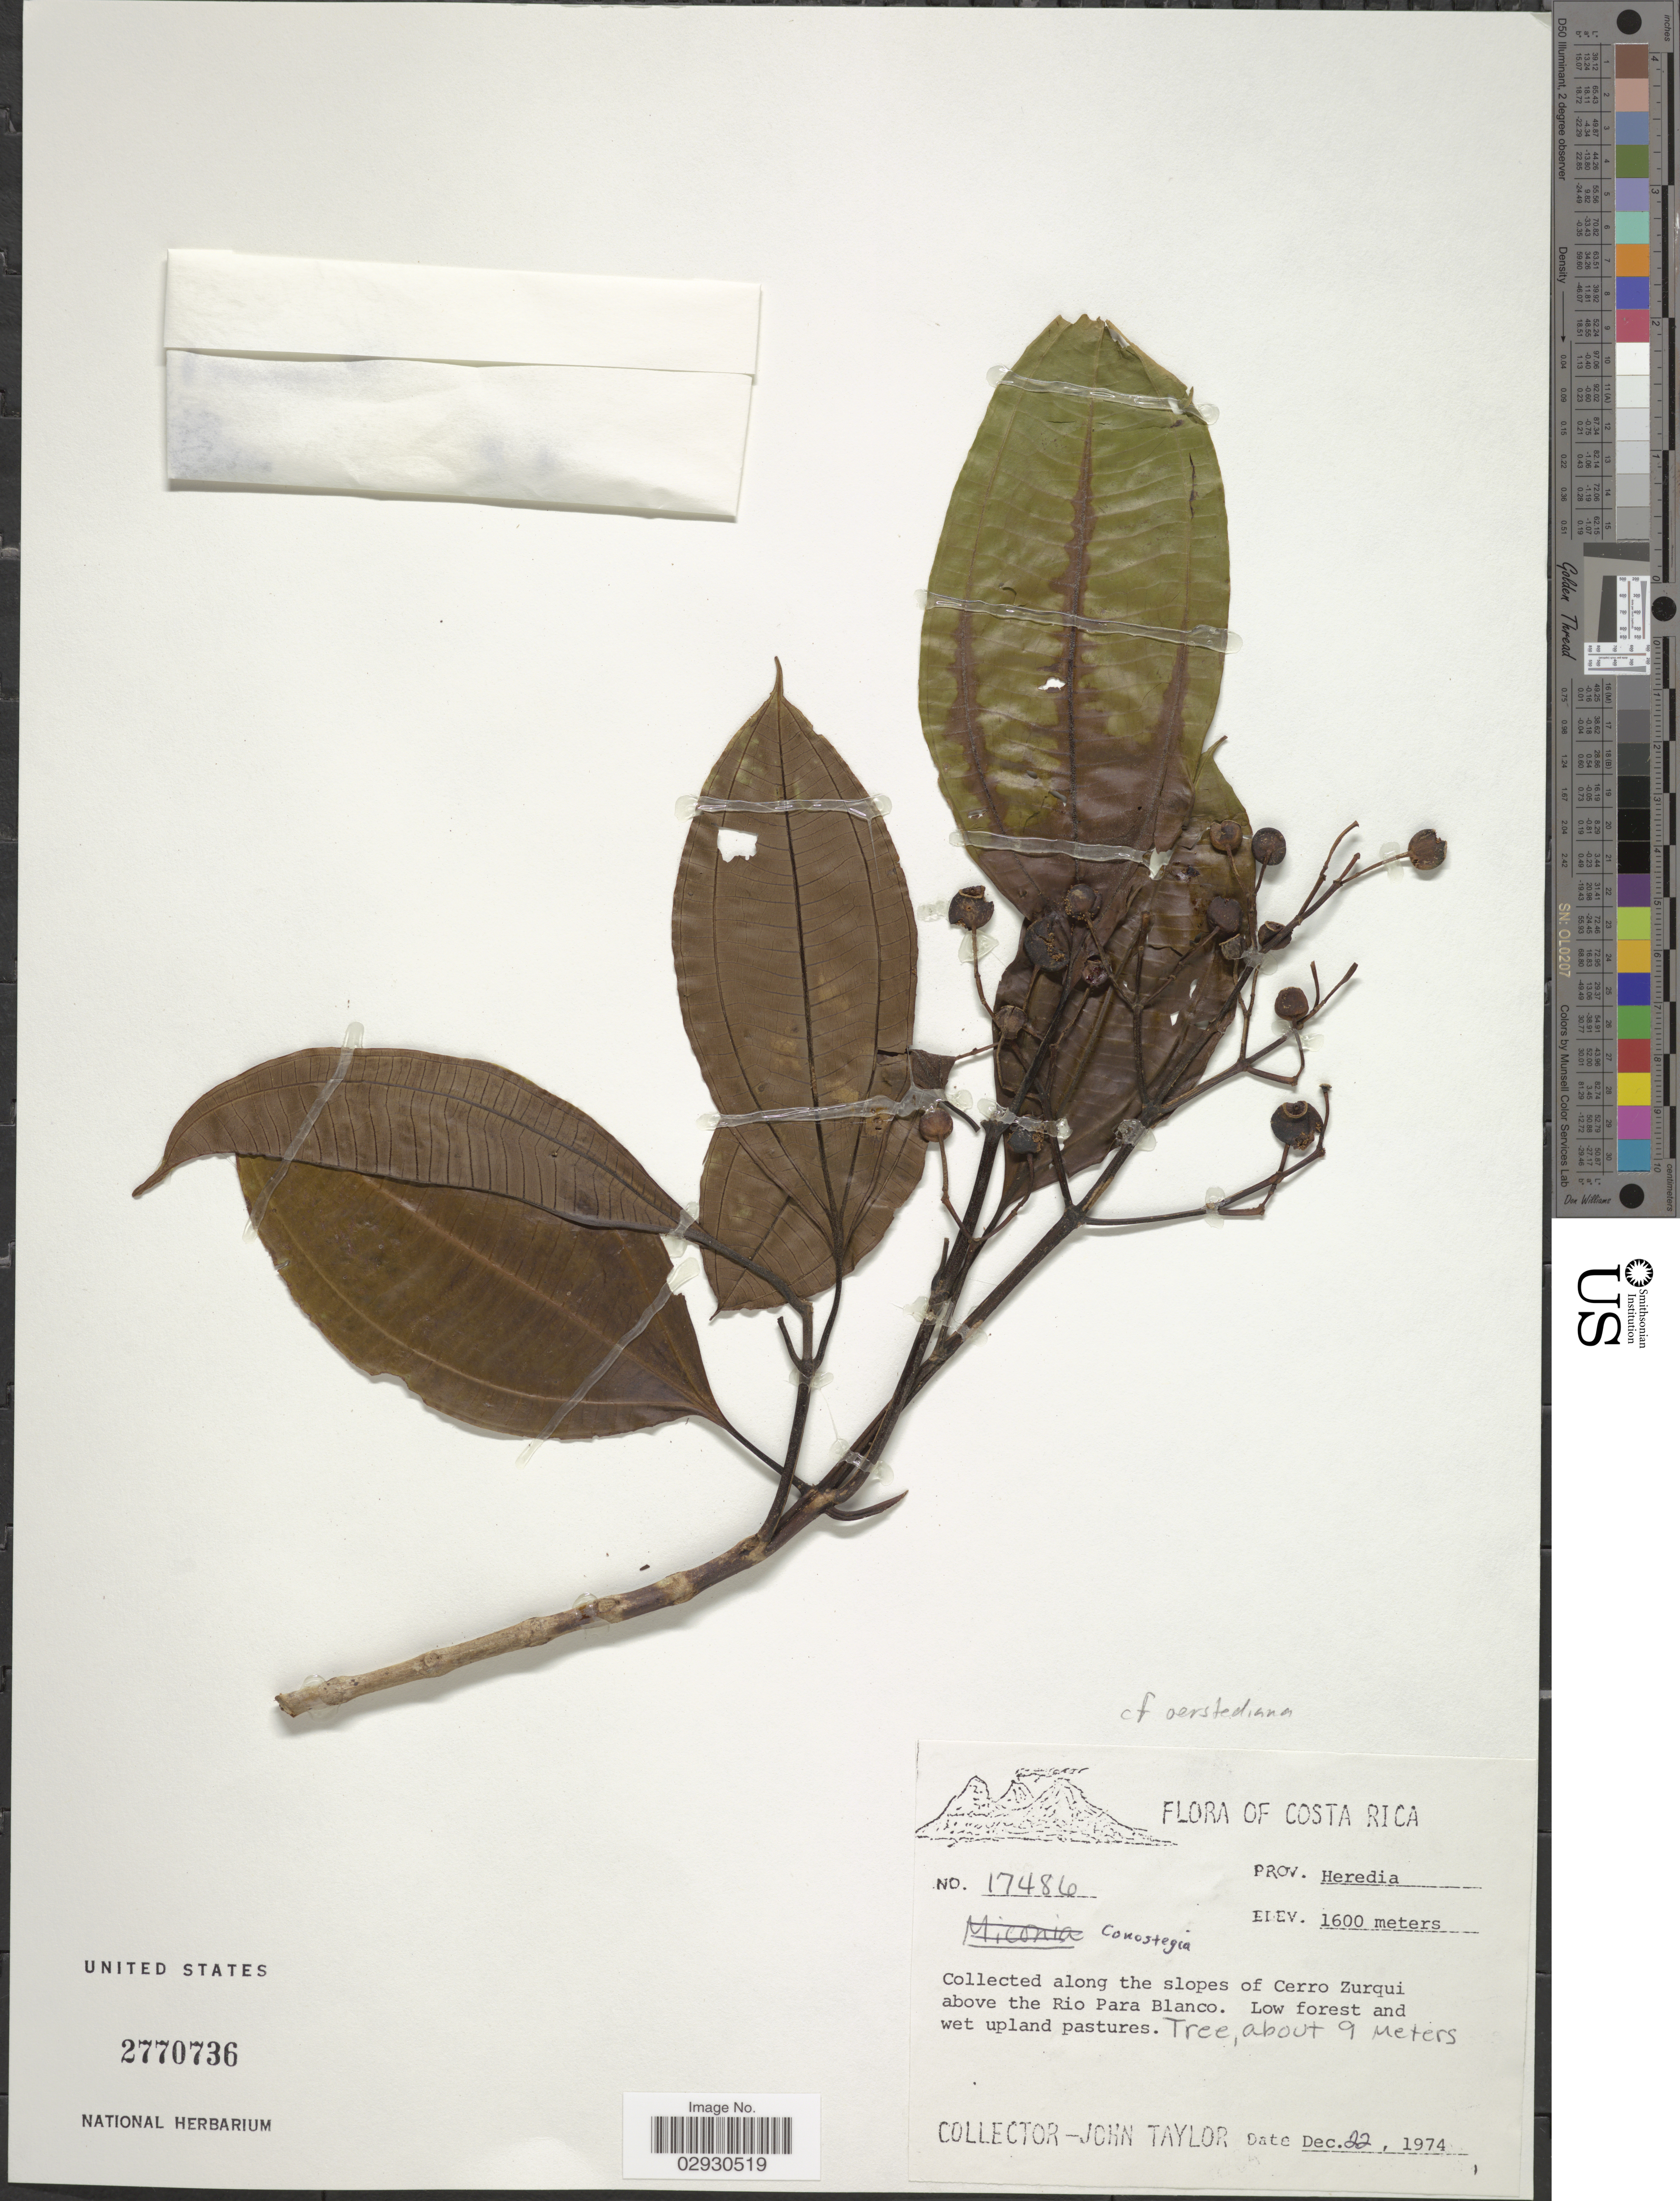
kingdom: Plantae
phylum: Tracheophyta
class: Magnoliopsida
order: Myrtales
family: Melastomataceae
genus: Conostegia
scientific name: Conostegia oerstediana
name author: O. Berg ex Triana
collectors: J. Taylor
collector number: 17486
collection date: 1974-12-22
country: Costa Rica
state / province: Heredia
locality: Along the slopes of Cerro Zurqui above the Rio Para Blanco.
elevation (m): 1600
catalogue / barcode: US 2770736